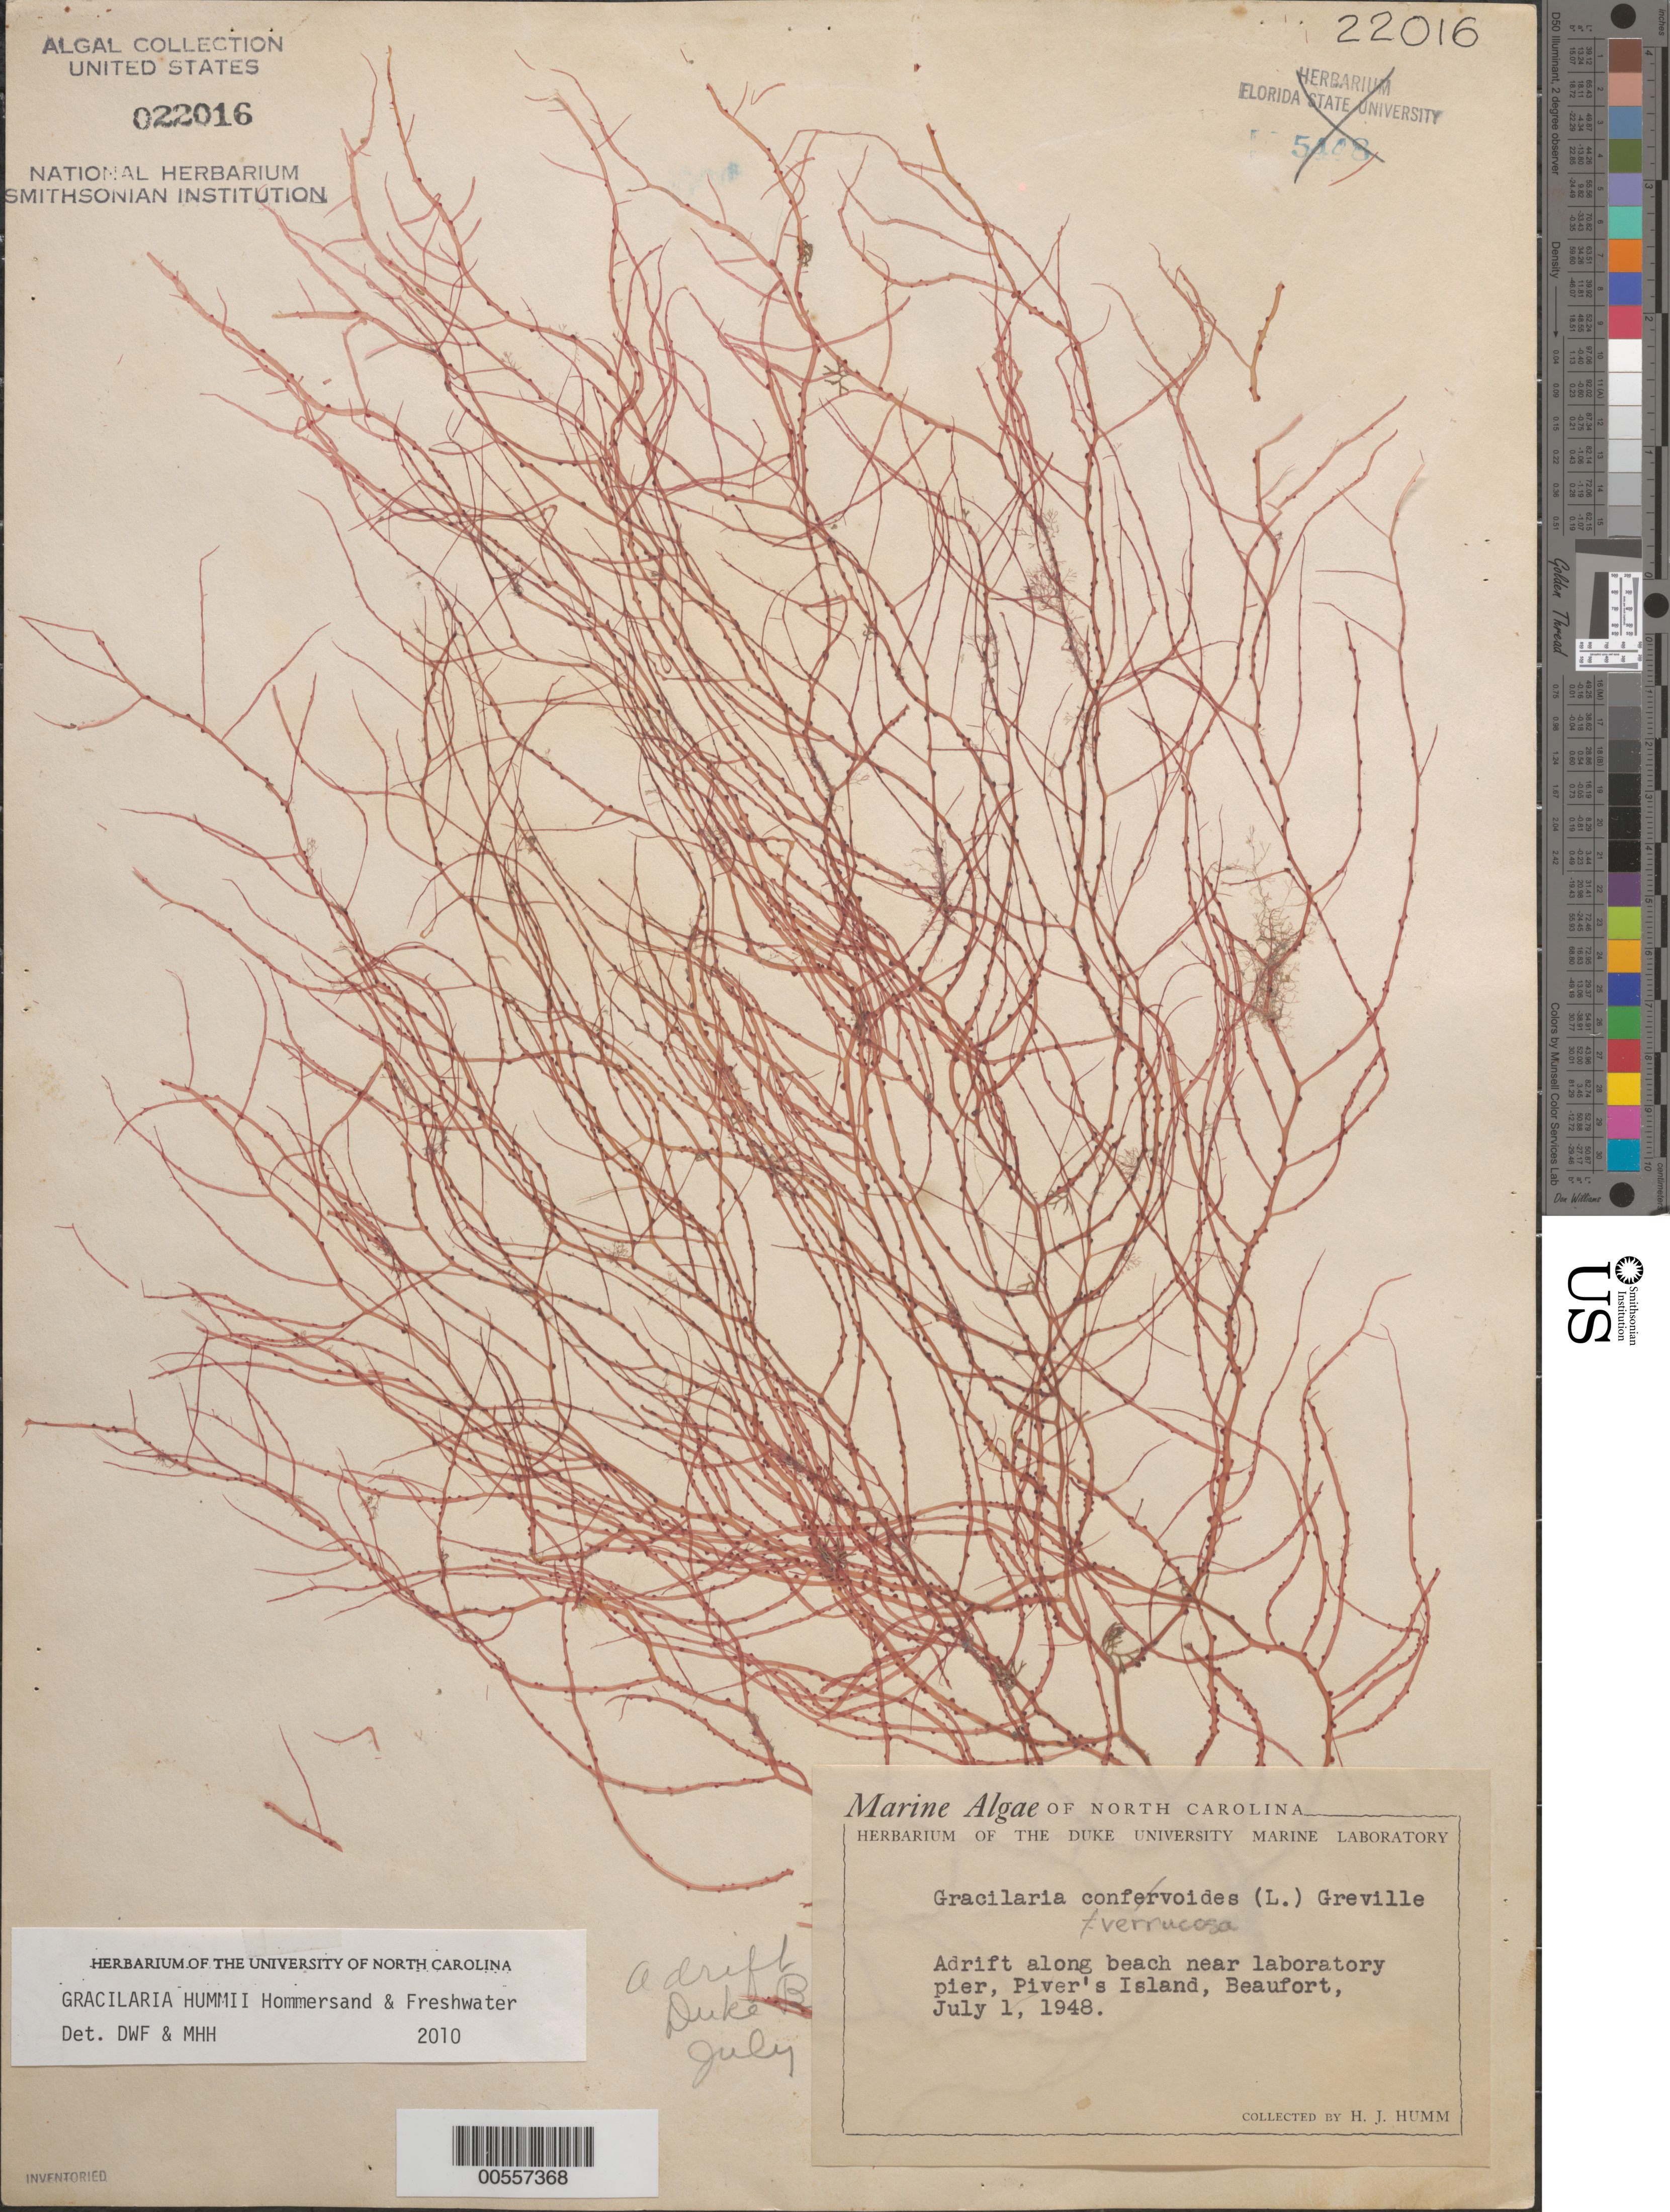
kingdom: Plantae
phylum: Rhodophyta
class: Florideophyceae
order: Gracilariales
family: Gracilariaceae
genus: Gracilaria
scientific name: Gracilaria hummii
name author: Hommers. & Freshwater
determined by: Freshwater, D. W.; Hommersand, M. H.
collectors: H. J. Humm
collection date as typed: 01 Jul 1948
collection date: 1948-07-01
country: United States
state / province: North Carolina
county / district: Carteret County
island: Pivers Island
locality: Beaufort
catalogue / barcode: US 22016